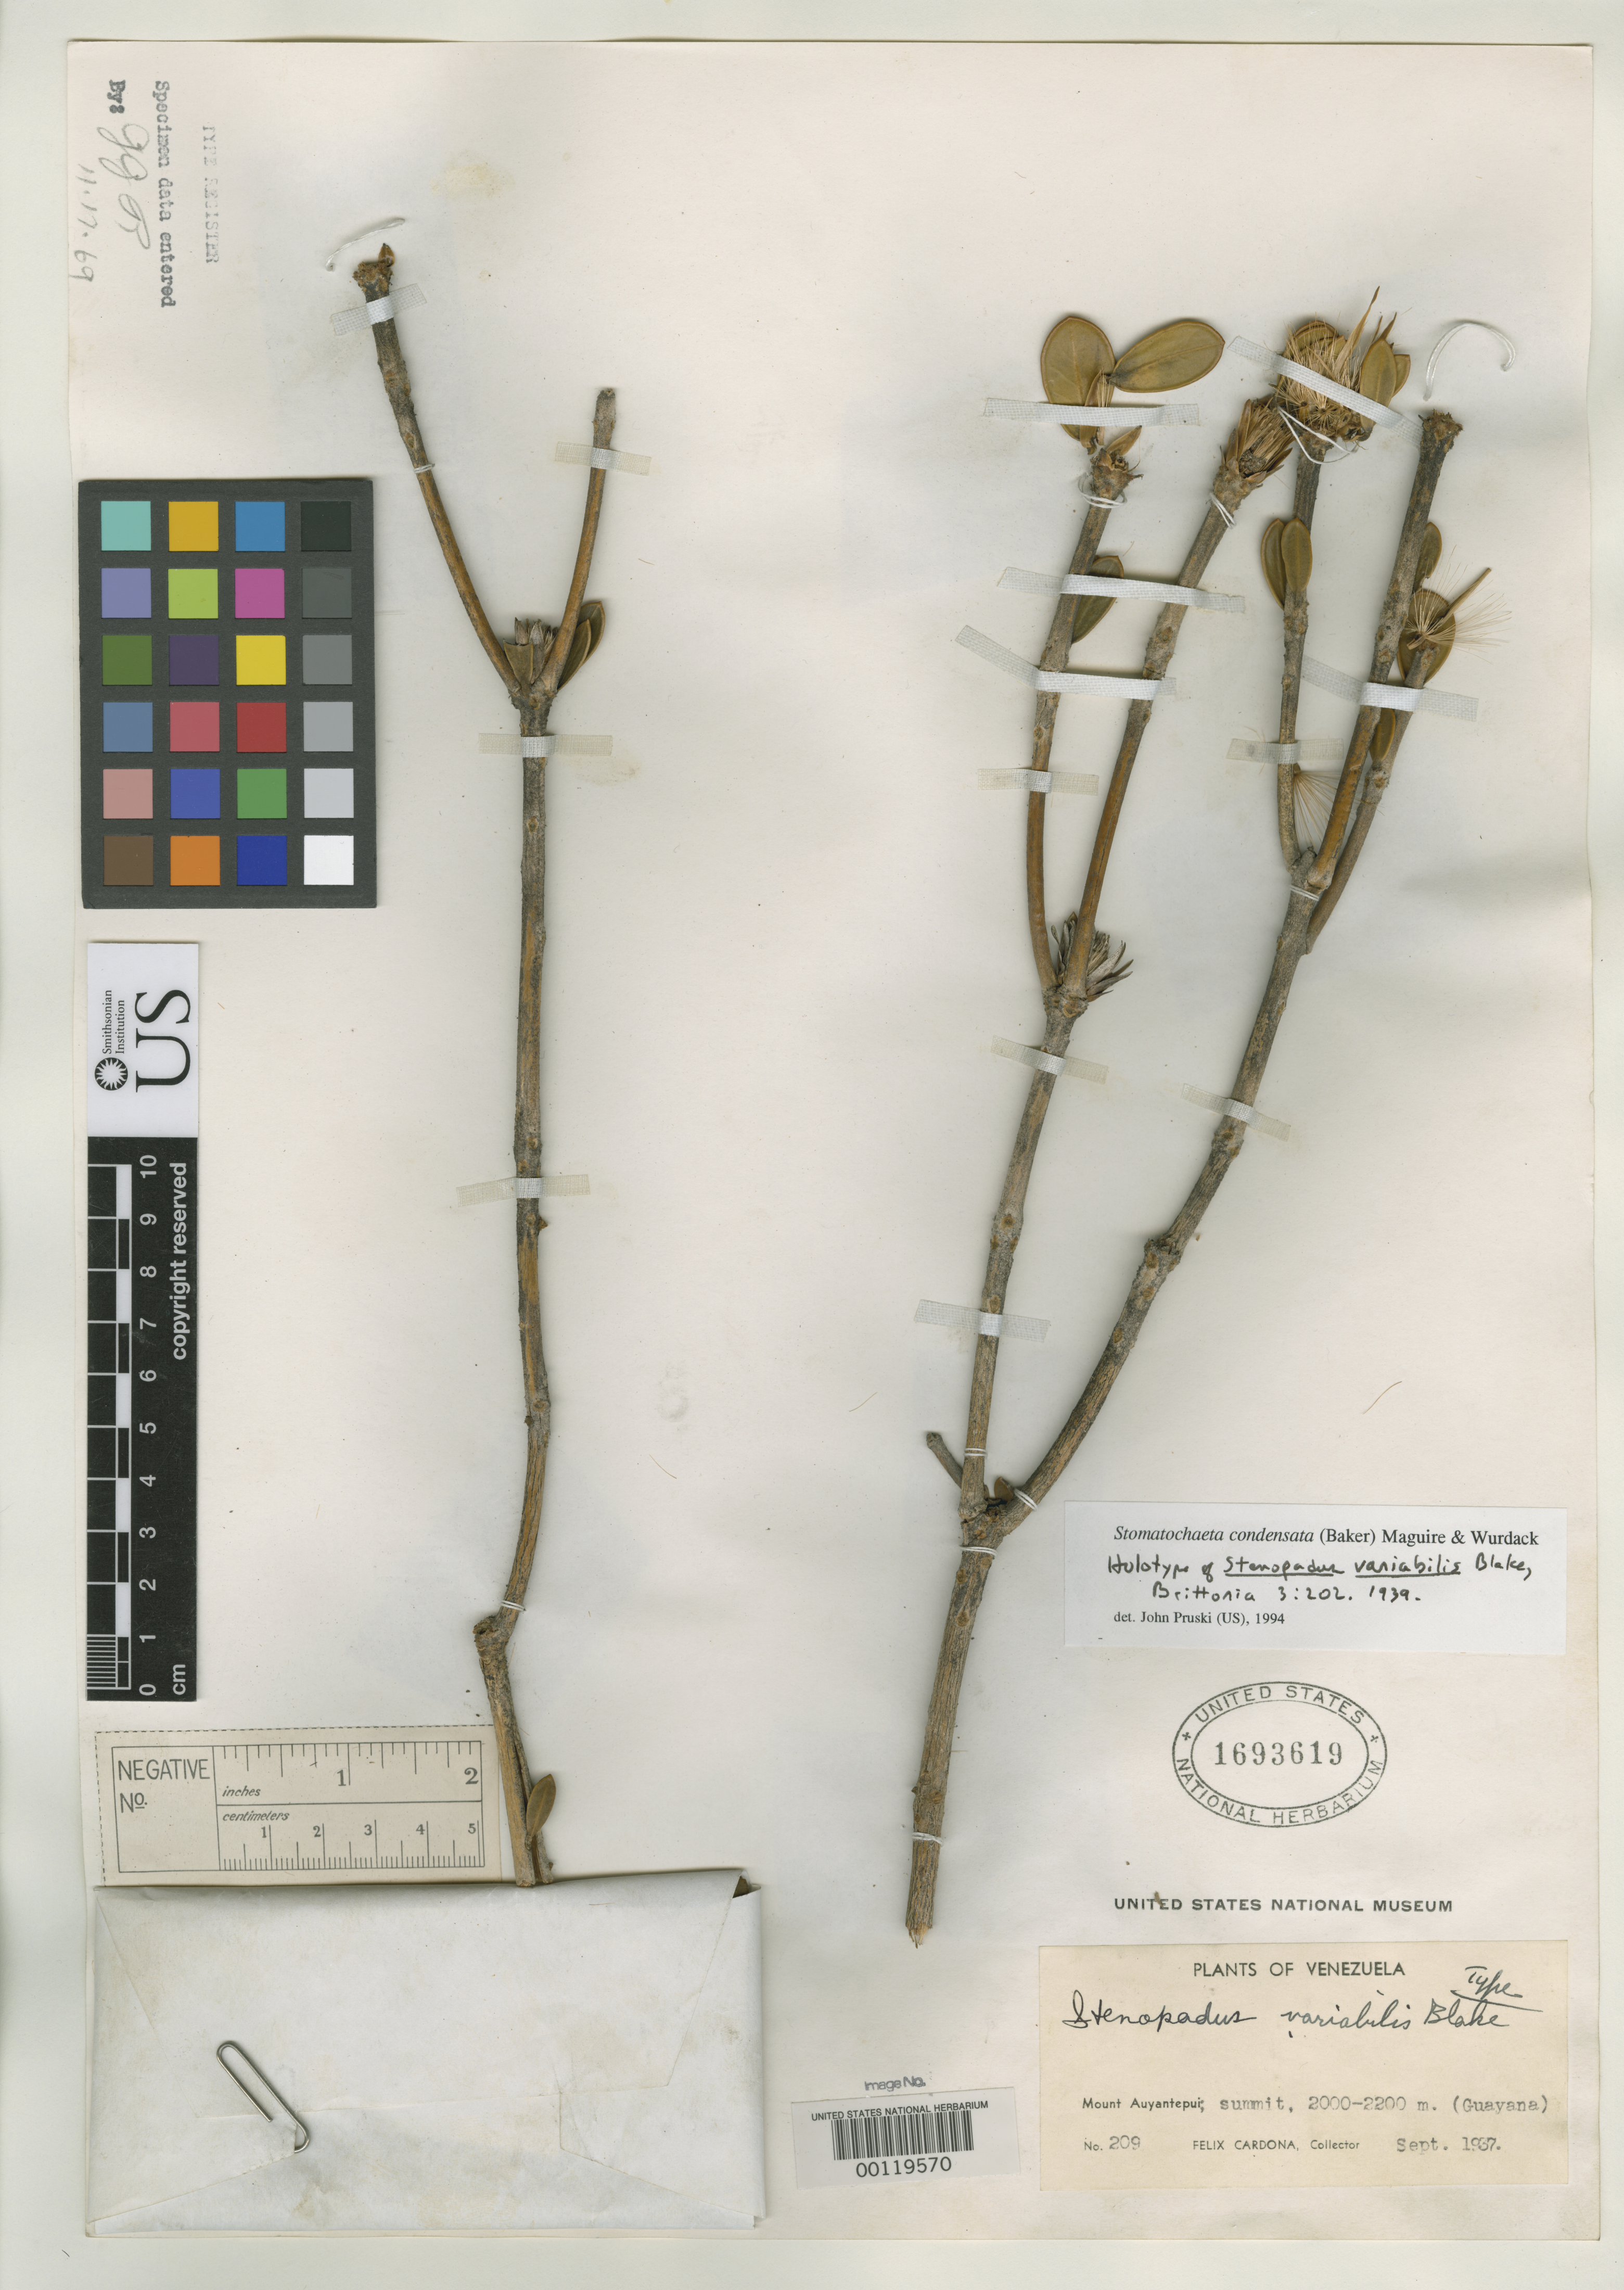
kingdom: Plantae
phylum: Tracheophyta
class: Magnoliopsida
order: Asterales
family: Asteraceae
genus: Stenopadus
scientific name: Stenopadus variabilis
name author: S.F. Blake in Gleason & Killip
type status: Holotype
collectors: F. Cardona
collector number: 209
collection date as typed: Sep 1937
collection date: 1937-09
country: Venezuela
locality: Mt. Auyantepui.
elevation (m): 2000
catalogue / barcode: US 1693619